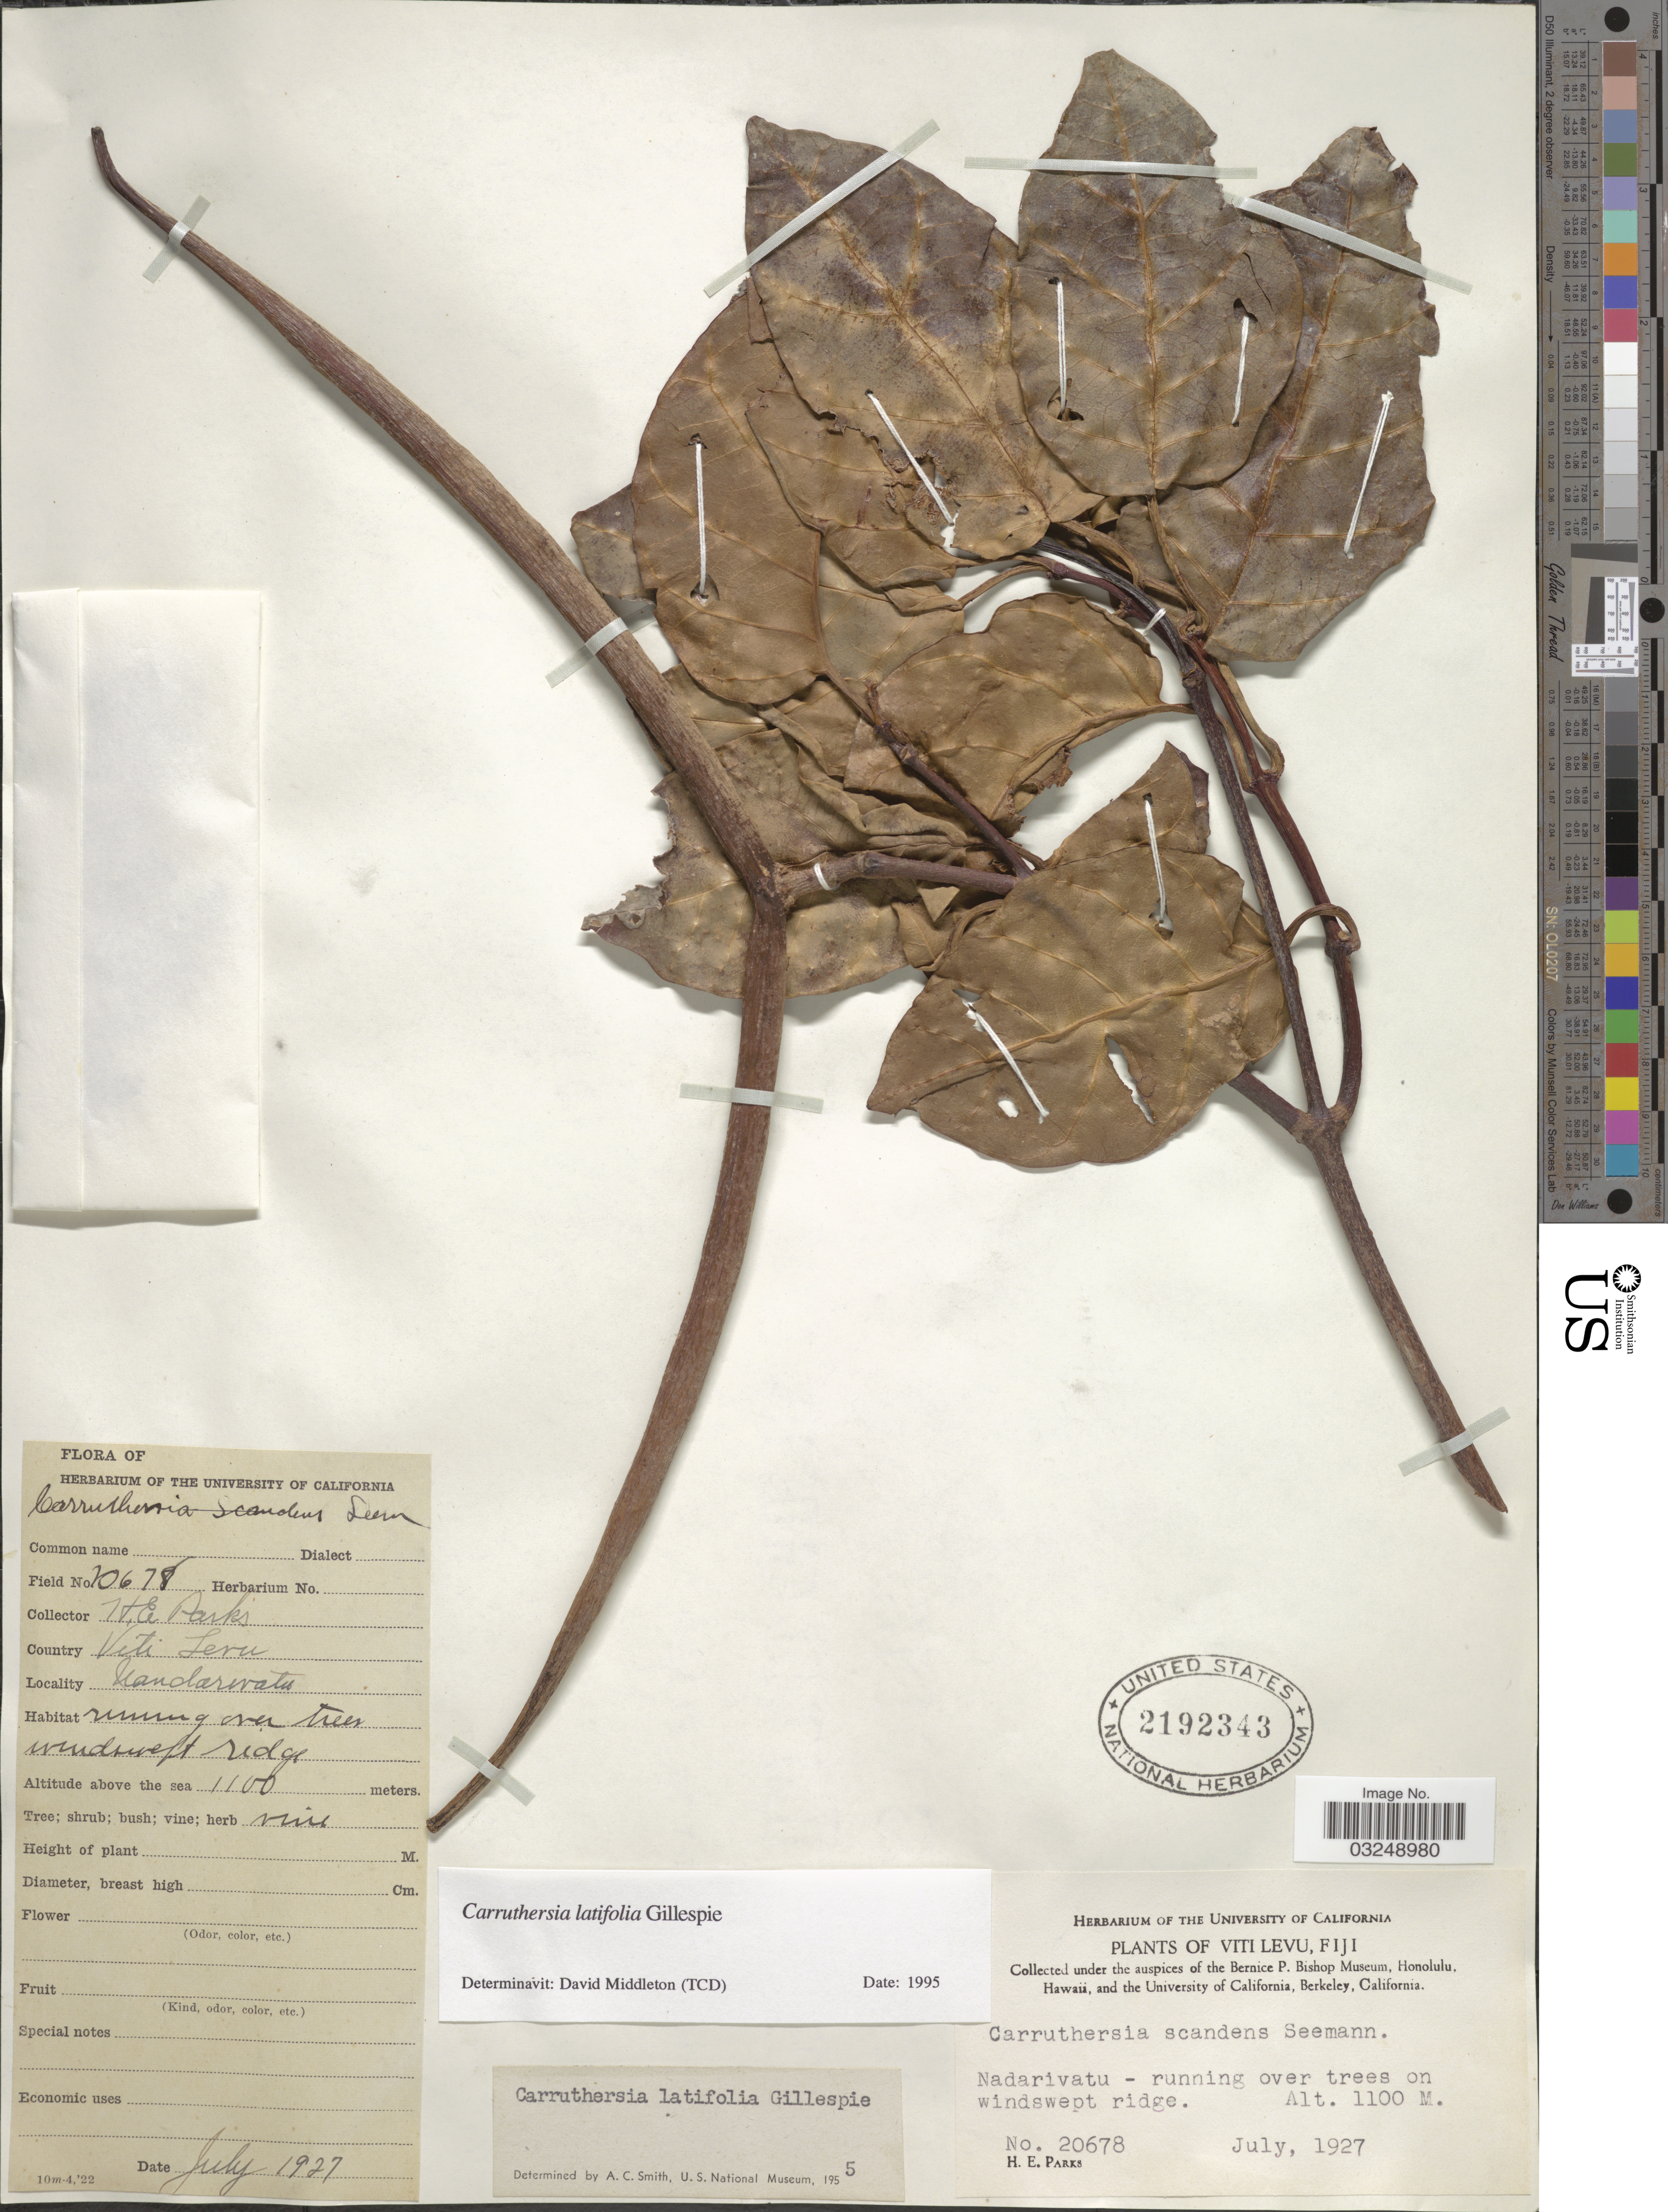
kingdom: Plantae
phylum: Tracheophyta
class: Magnoliopsida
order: Gentianales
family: Apocynaceae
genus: Carruthersia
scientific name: Carruthersia latifolia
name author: Gillespie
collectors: H. E. Parks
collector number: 20678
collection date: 1927-07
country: Fiji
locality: Viti Levu. Nadarivatu.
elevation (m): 1100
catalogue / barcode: US 2192343